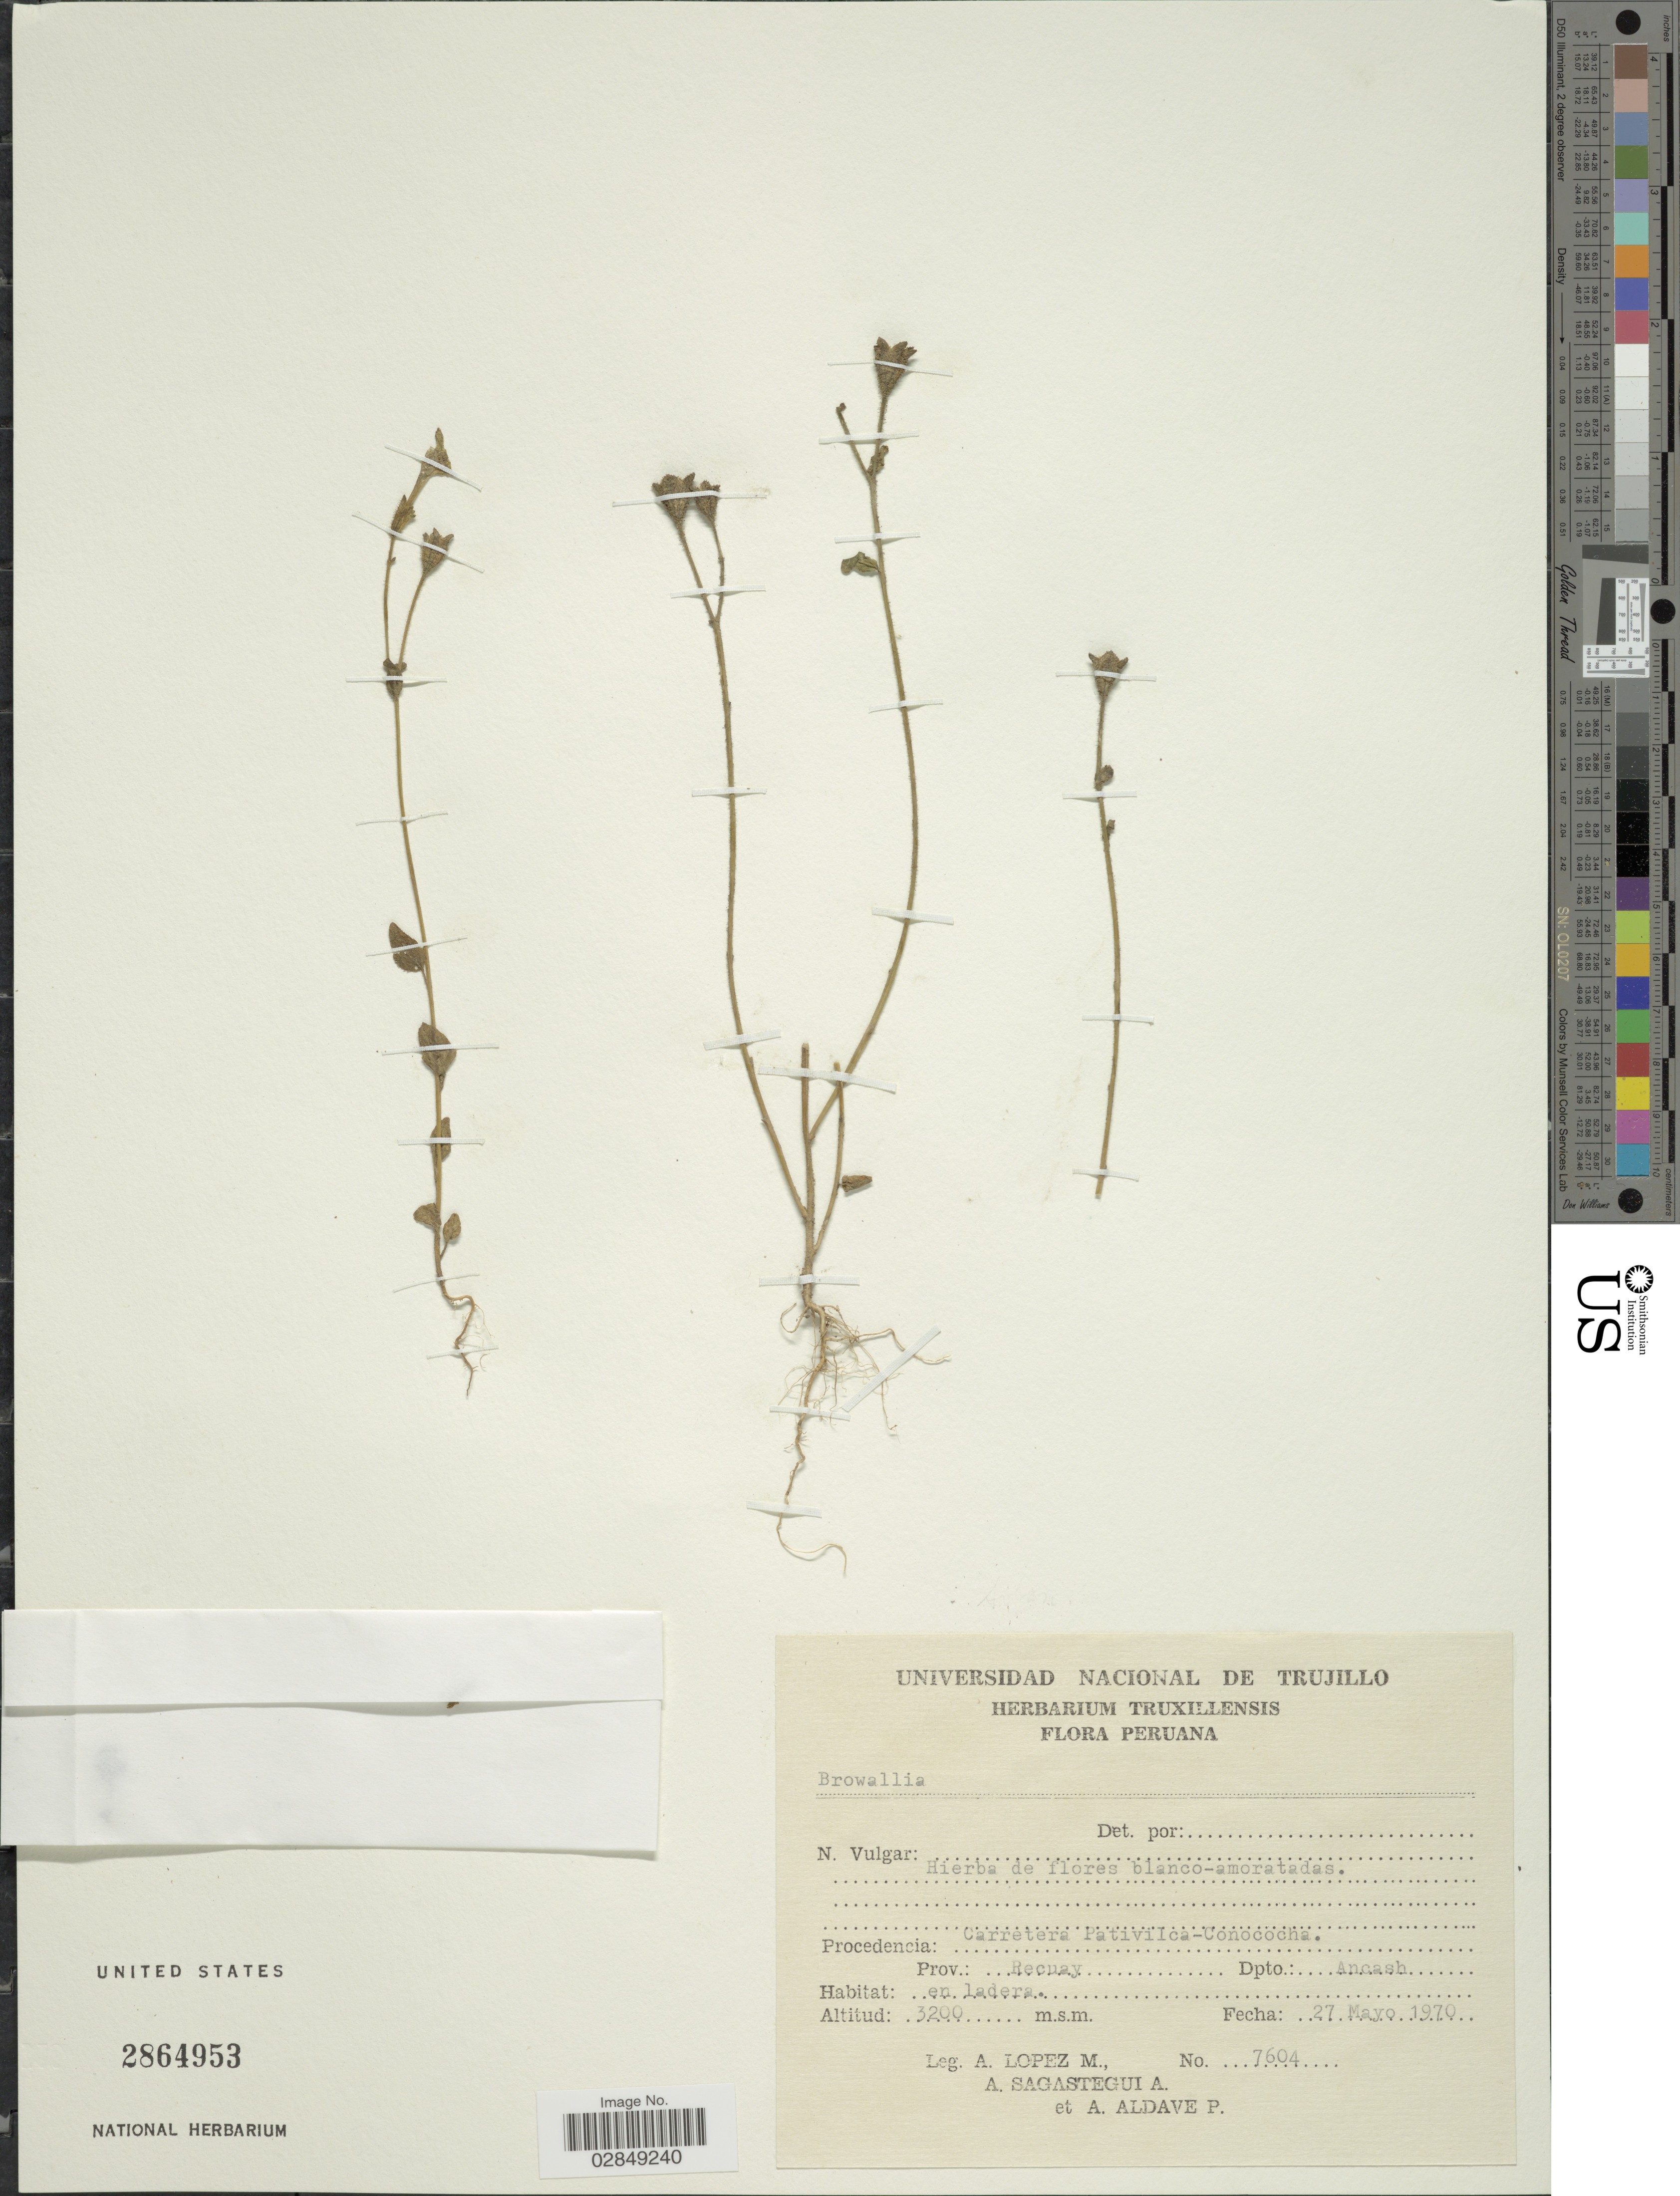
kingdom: Plantae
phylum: Tracheophyta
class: Magnoliopsida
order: Solanales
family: Solanaceae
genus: Browallia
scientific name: Browallia sp.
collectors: A. López M., A. Sagástegui A. & A. Aldave P.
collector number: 7604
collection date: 1970-05-27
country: Peru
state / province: Ancash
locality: Carretera Pativilca-Conococha. Prov.: Recuay Dpto.: Ancash.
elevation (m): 3200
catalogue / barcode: US 2864953